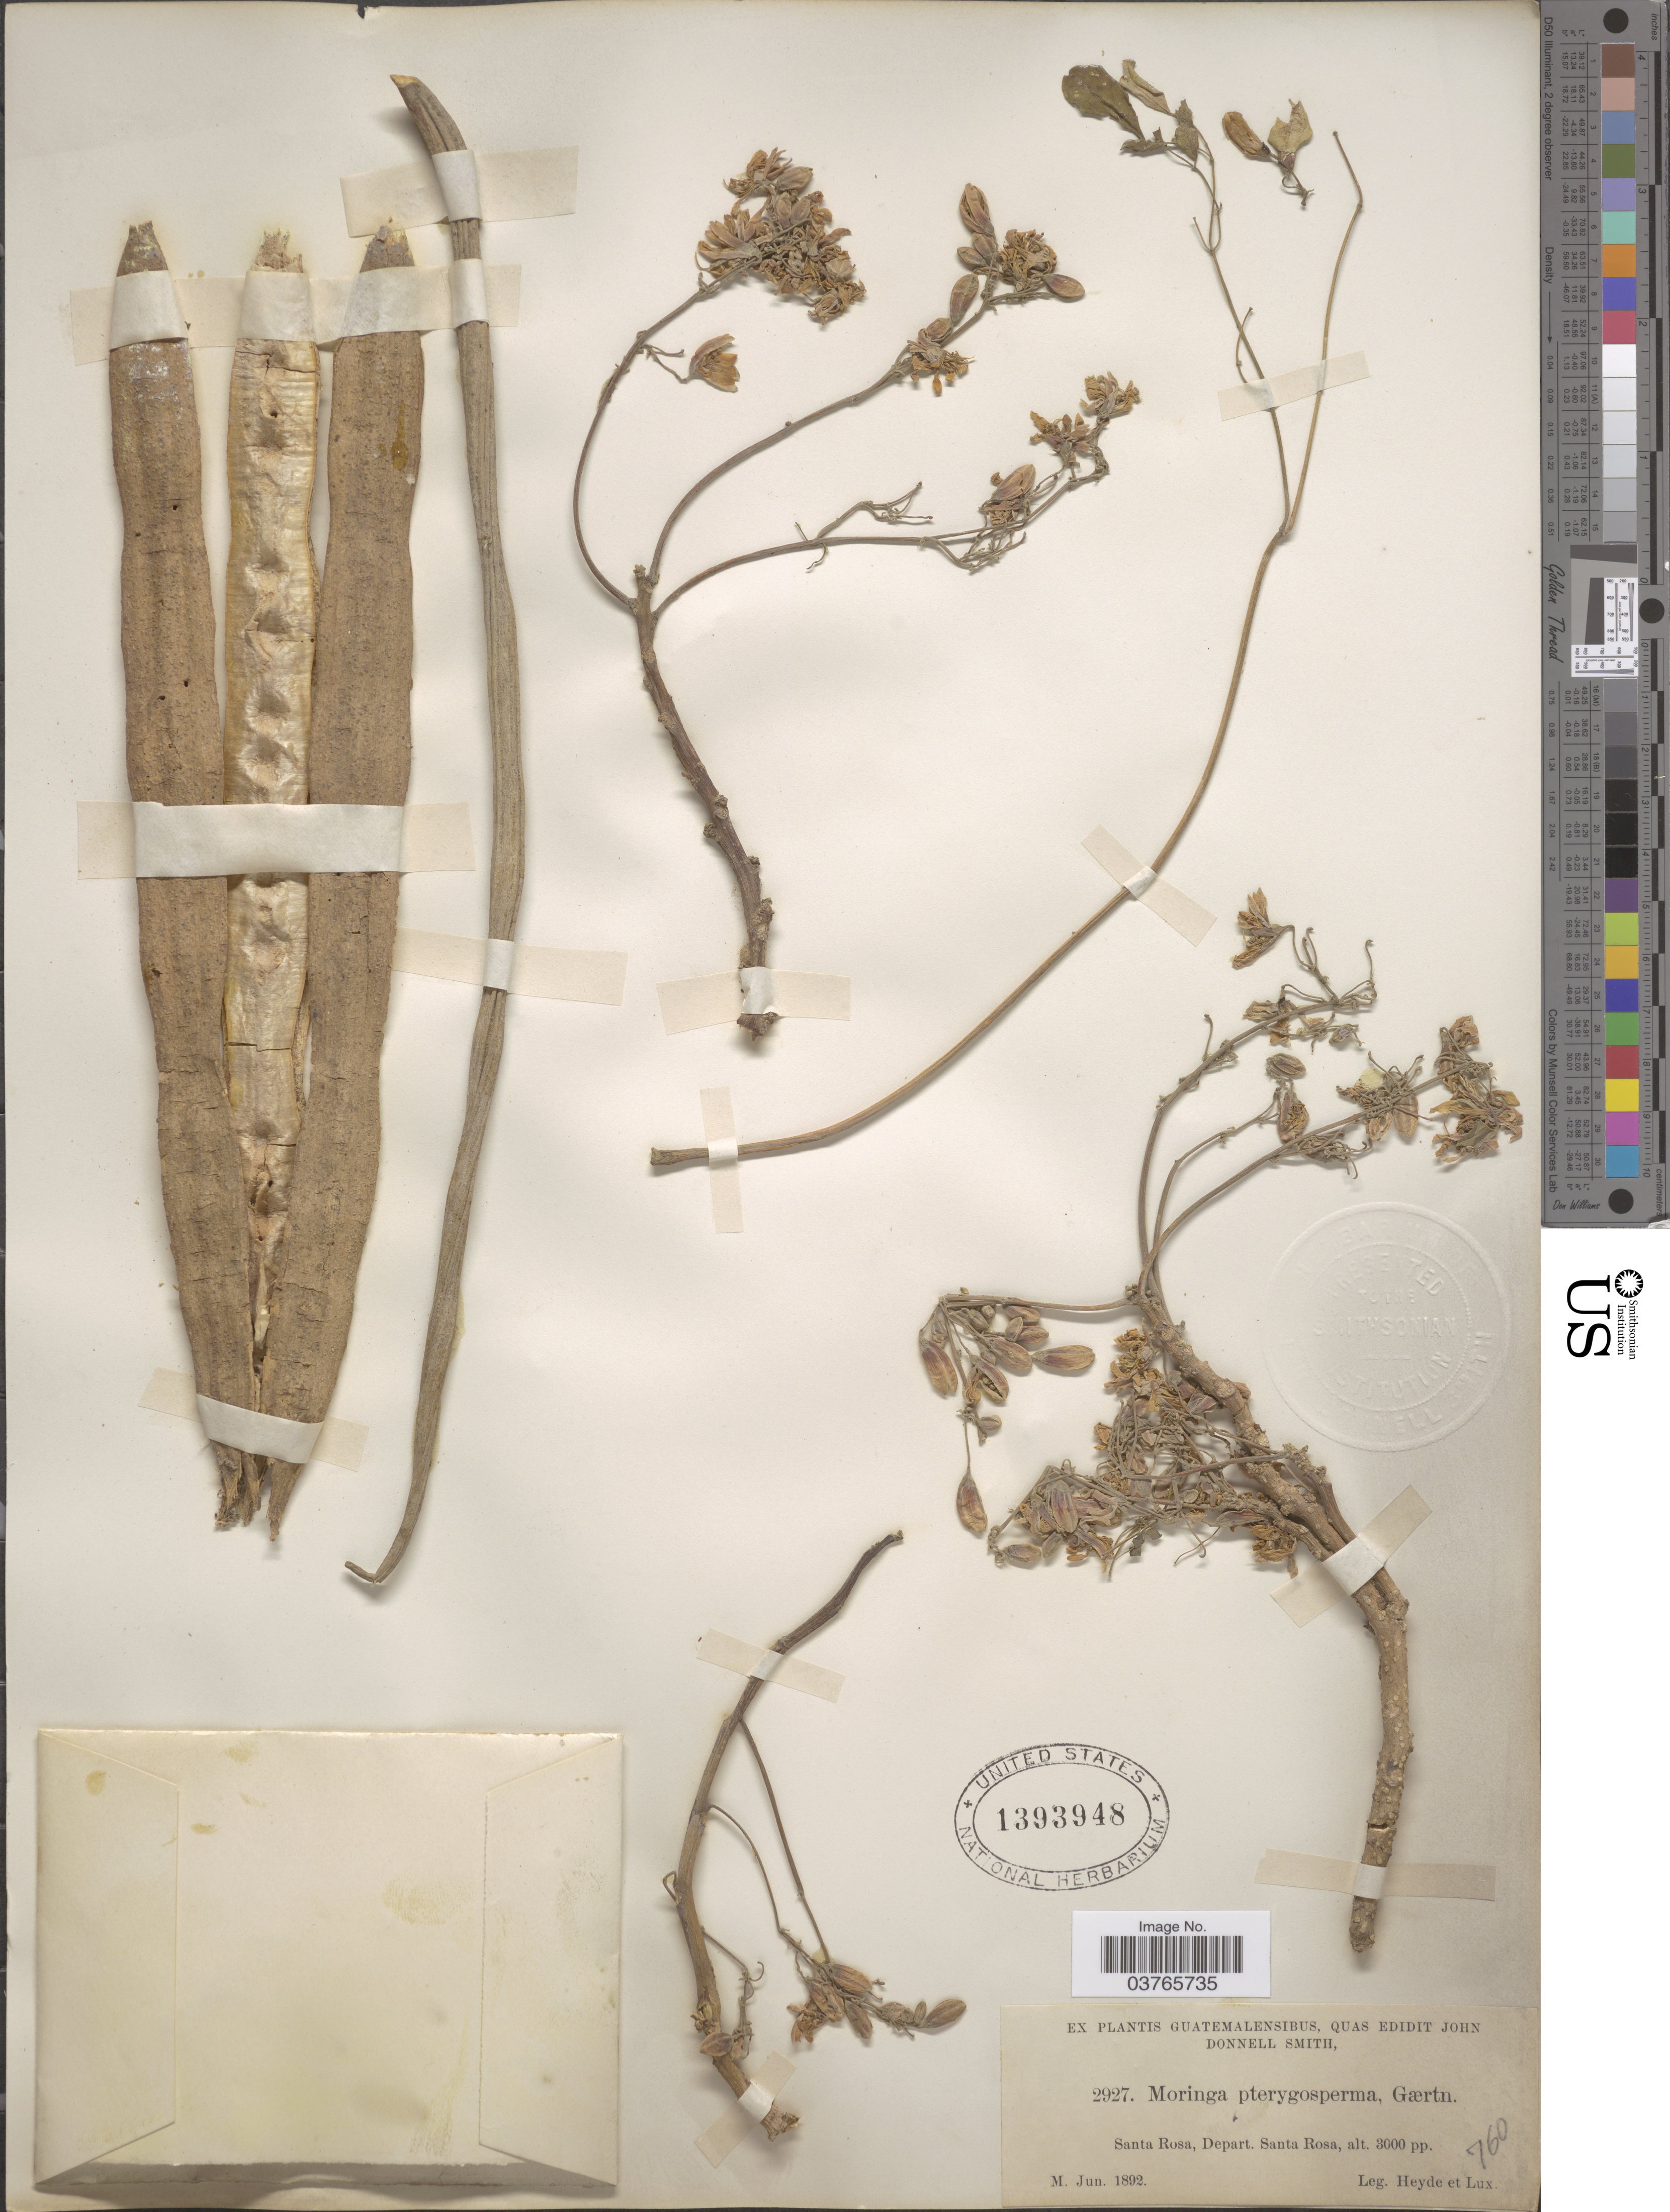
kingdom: Plantae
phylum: Tracheophyta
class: Magnoliopsida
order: Brassicales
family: Moringaceae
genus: Moringa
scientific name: Moringa oleifera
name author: Lam.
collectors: Heyde & Lux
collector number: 2927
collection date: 1892-06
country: Guatemala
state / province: Santa Rosa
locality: Depart. Santa Rosa.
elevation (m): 914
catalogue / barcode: US 1393948